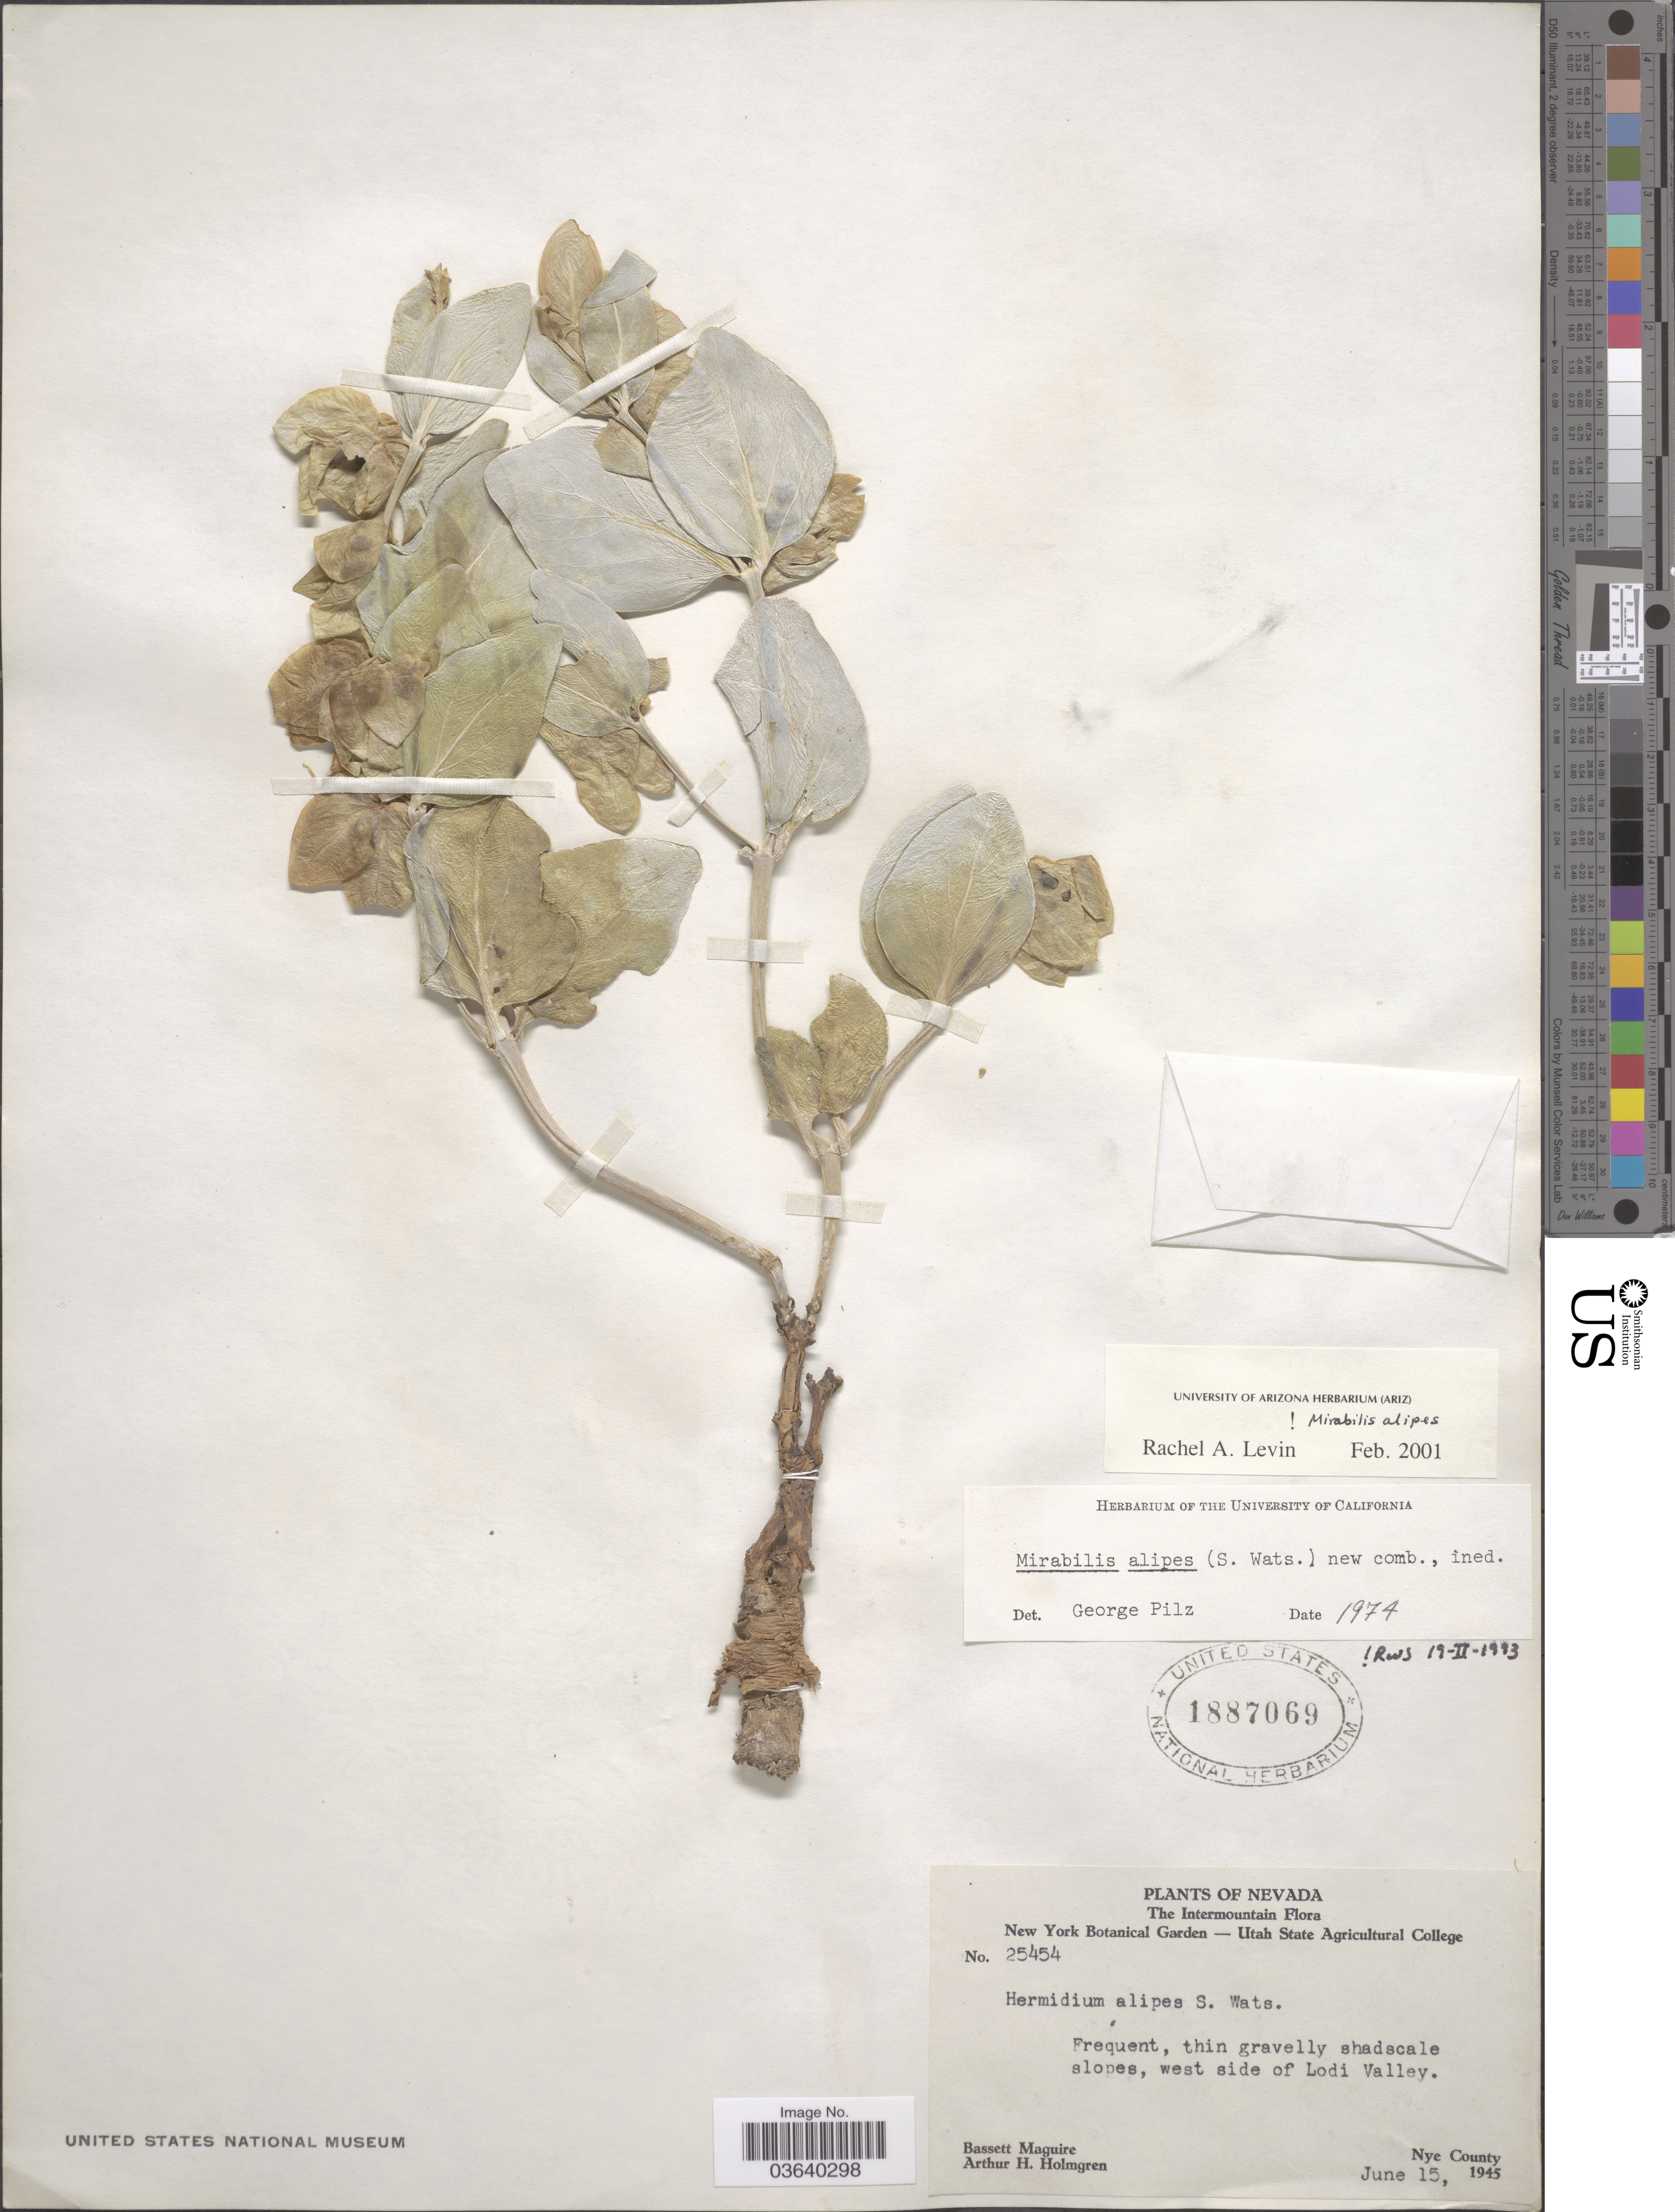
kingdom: Plantae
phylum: Tracheophyta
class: Magnoliopsida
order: Caryophyllales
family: Nyctaginaceae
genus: Mirabilis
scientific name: Mirabilis alipes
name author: (S. Watson) Pilz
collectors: B. Maguire & A. H. Holmgren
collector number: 25454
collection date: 1945-06-15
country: United States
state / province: Nevada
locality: Intermountain. West side of Lodi Valley. Nye County.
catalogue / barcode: US 1887069